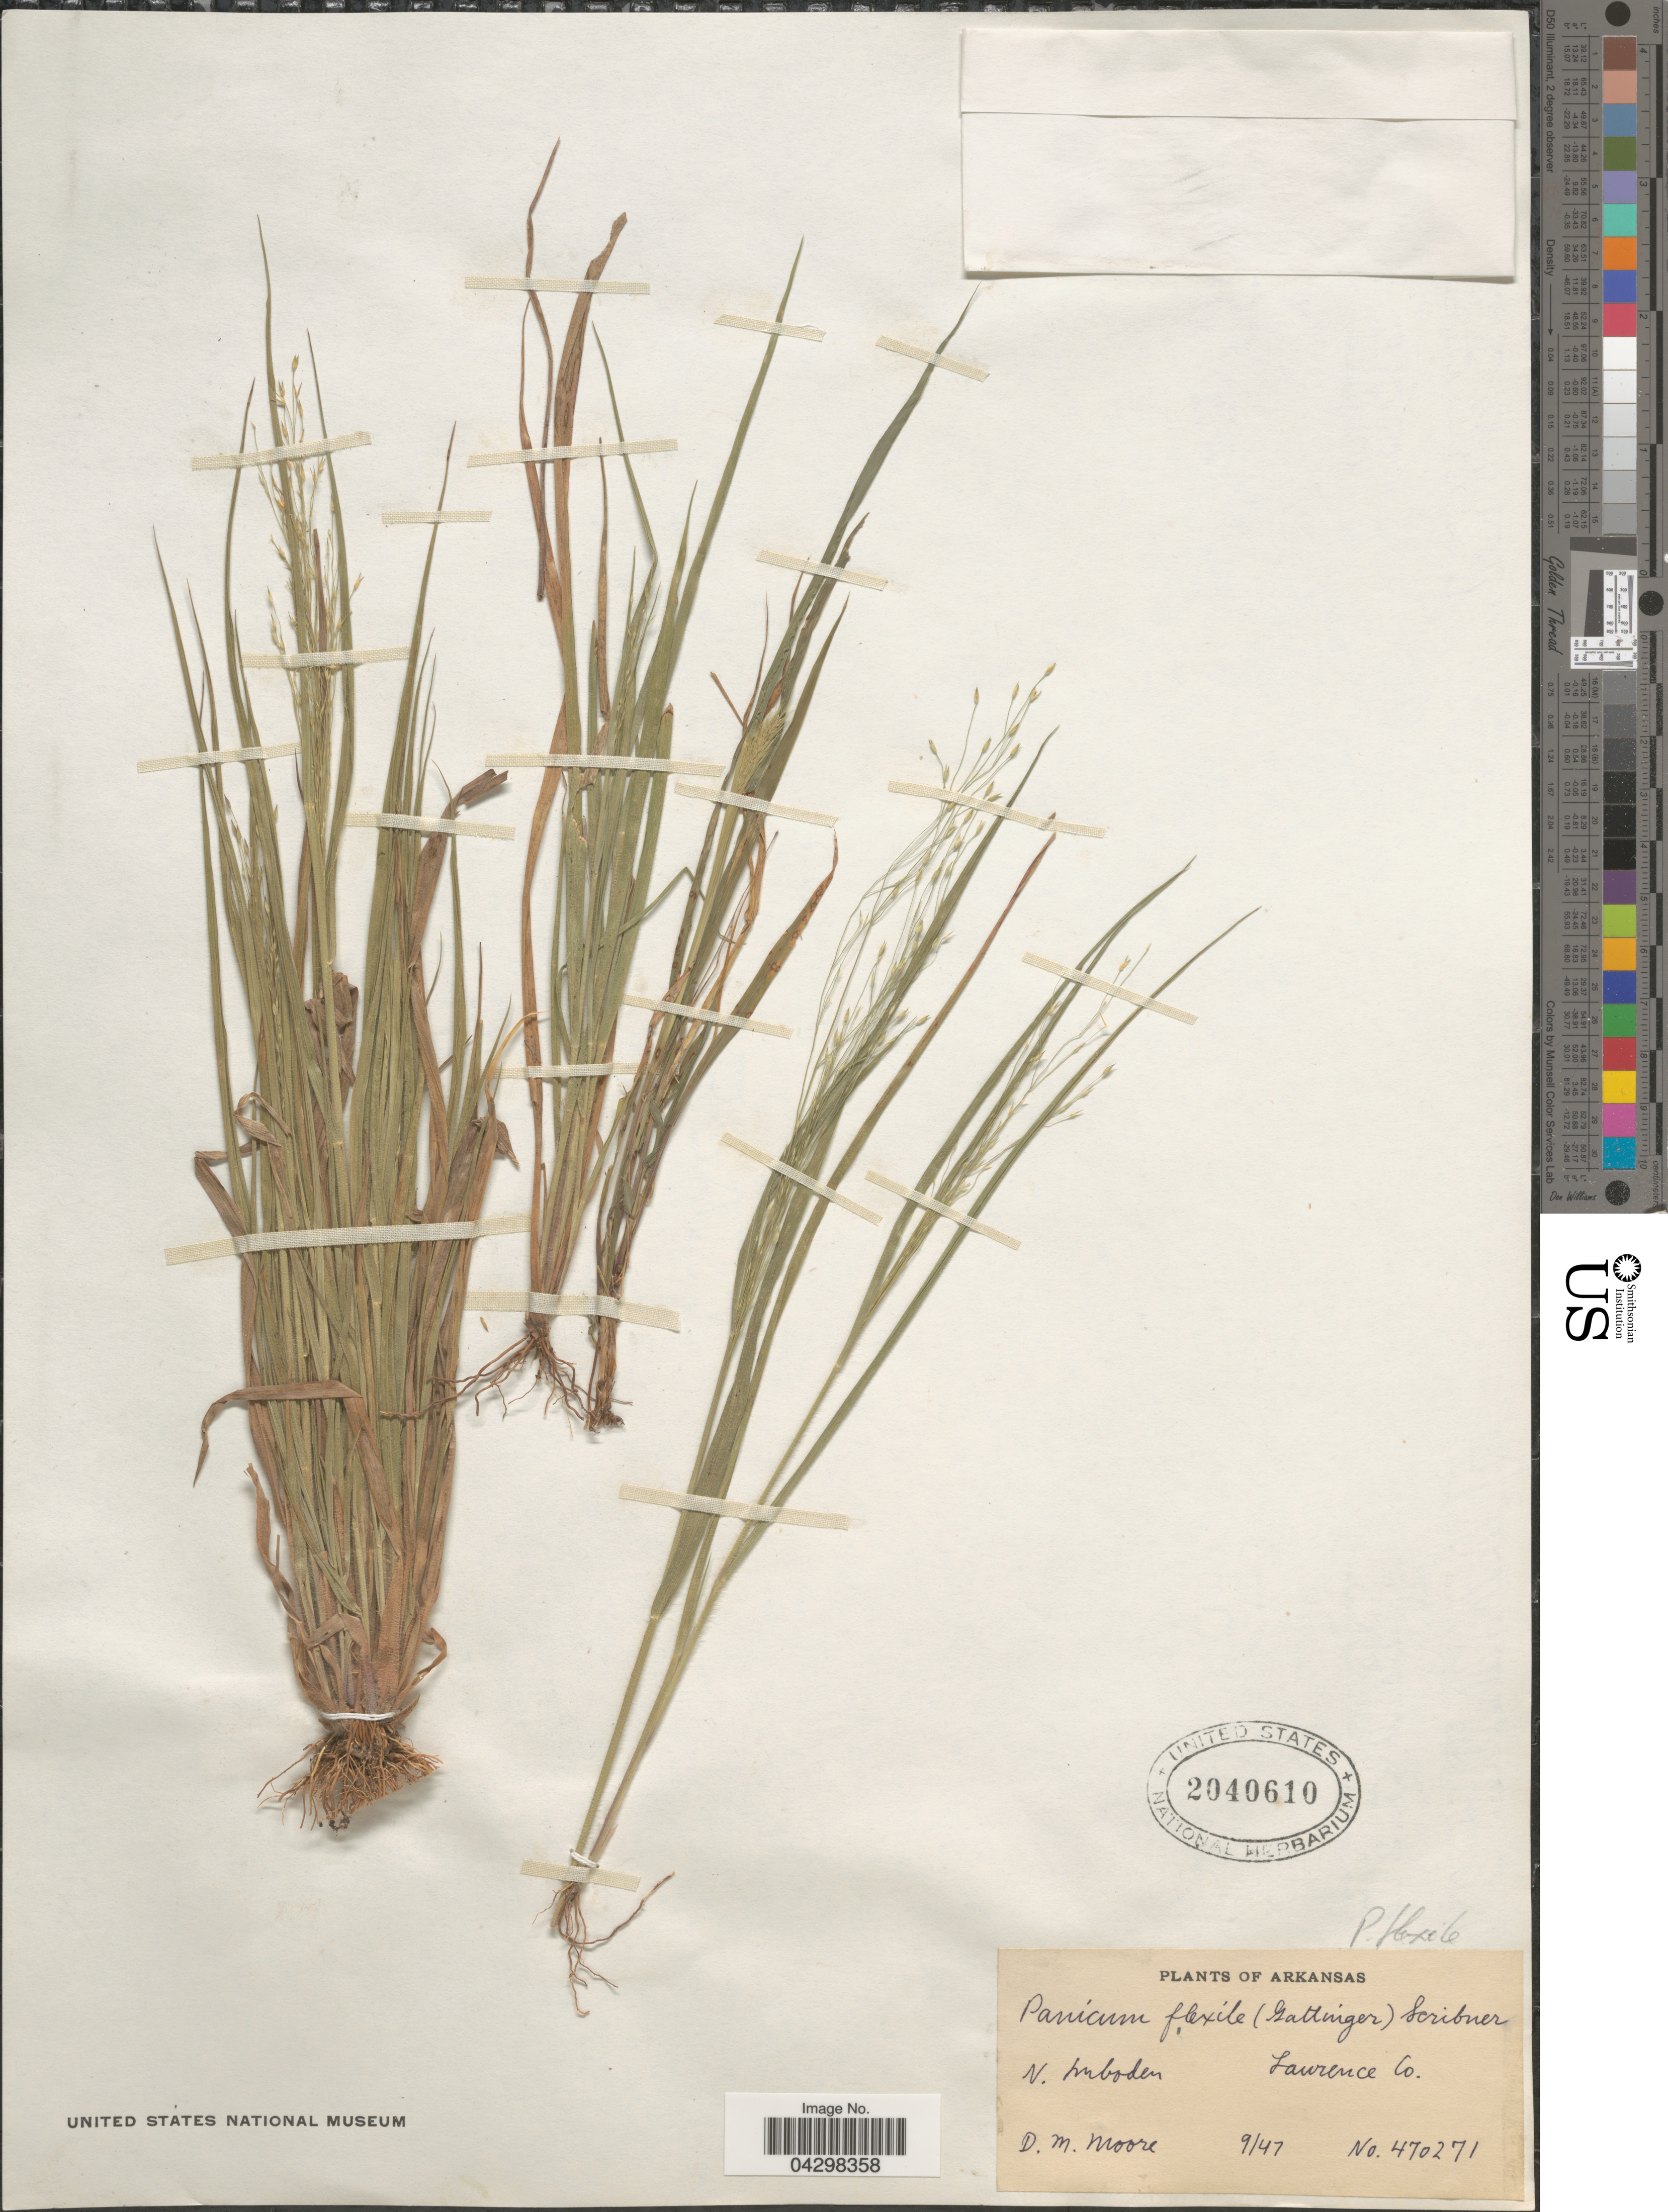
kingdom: Plantae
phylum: Tracheophyta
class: Liliopsida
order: Poales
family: Poaceae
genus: Panicum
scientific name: Panicum flexile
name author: (Gatt.) Scribn.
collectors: D. Moore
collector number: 470271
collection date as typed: Transcribed d/m/y: /9/47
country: United States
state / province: Arkansas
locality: N. Imboden. Lawrence Co.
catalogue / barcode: US 2040610